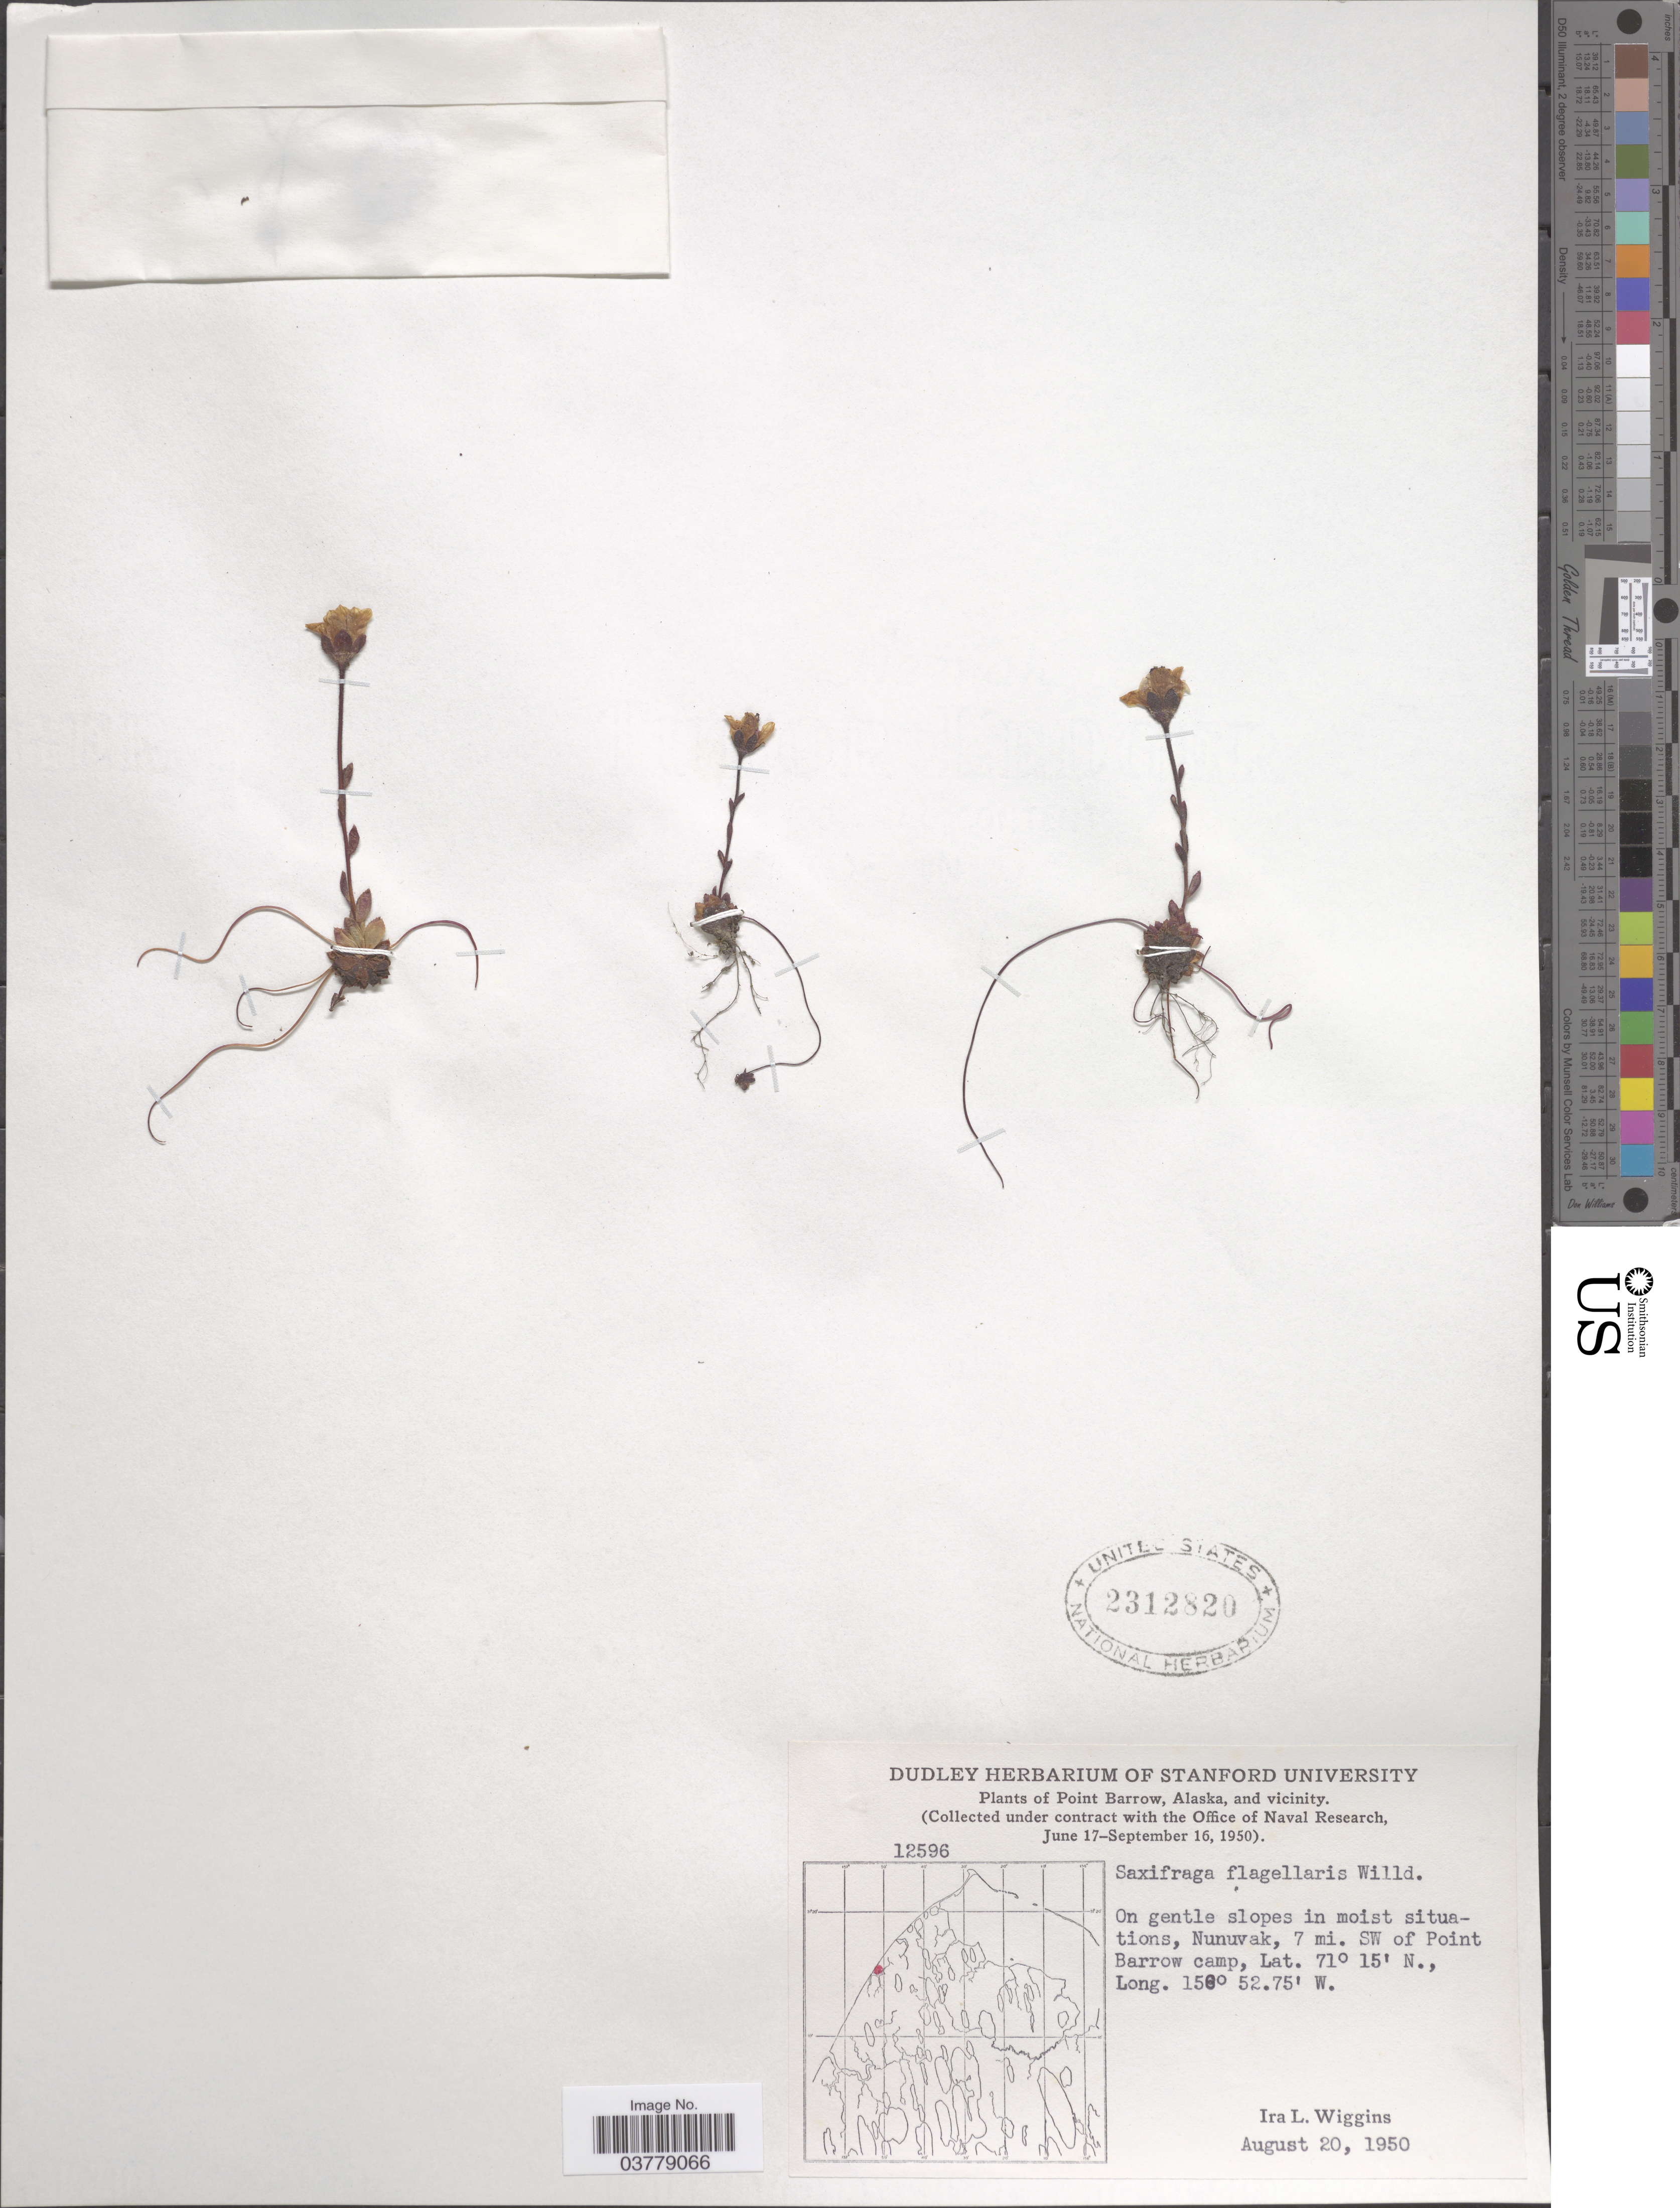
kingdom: Plantae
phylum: Tracheophyta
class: Magnoliopsida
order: Saxifragales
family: Saxifragaceae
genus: Saxifraga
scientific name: Saxifraga flagellaris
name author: Willd. ex Sternb.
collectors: I. L. Wiggins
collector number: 12596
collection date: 1950-08-20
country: United States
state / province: Alaska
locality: Point Barrow, Alaska, and vicinity. Nunuvak, 7 mi. SW of Point Barrow camp.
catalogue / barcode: US 2312820